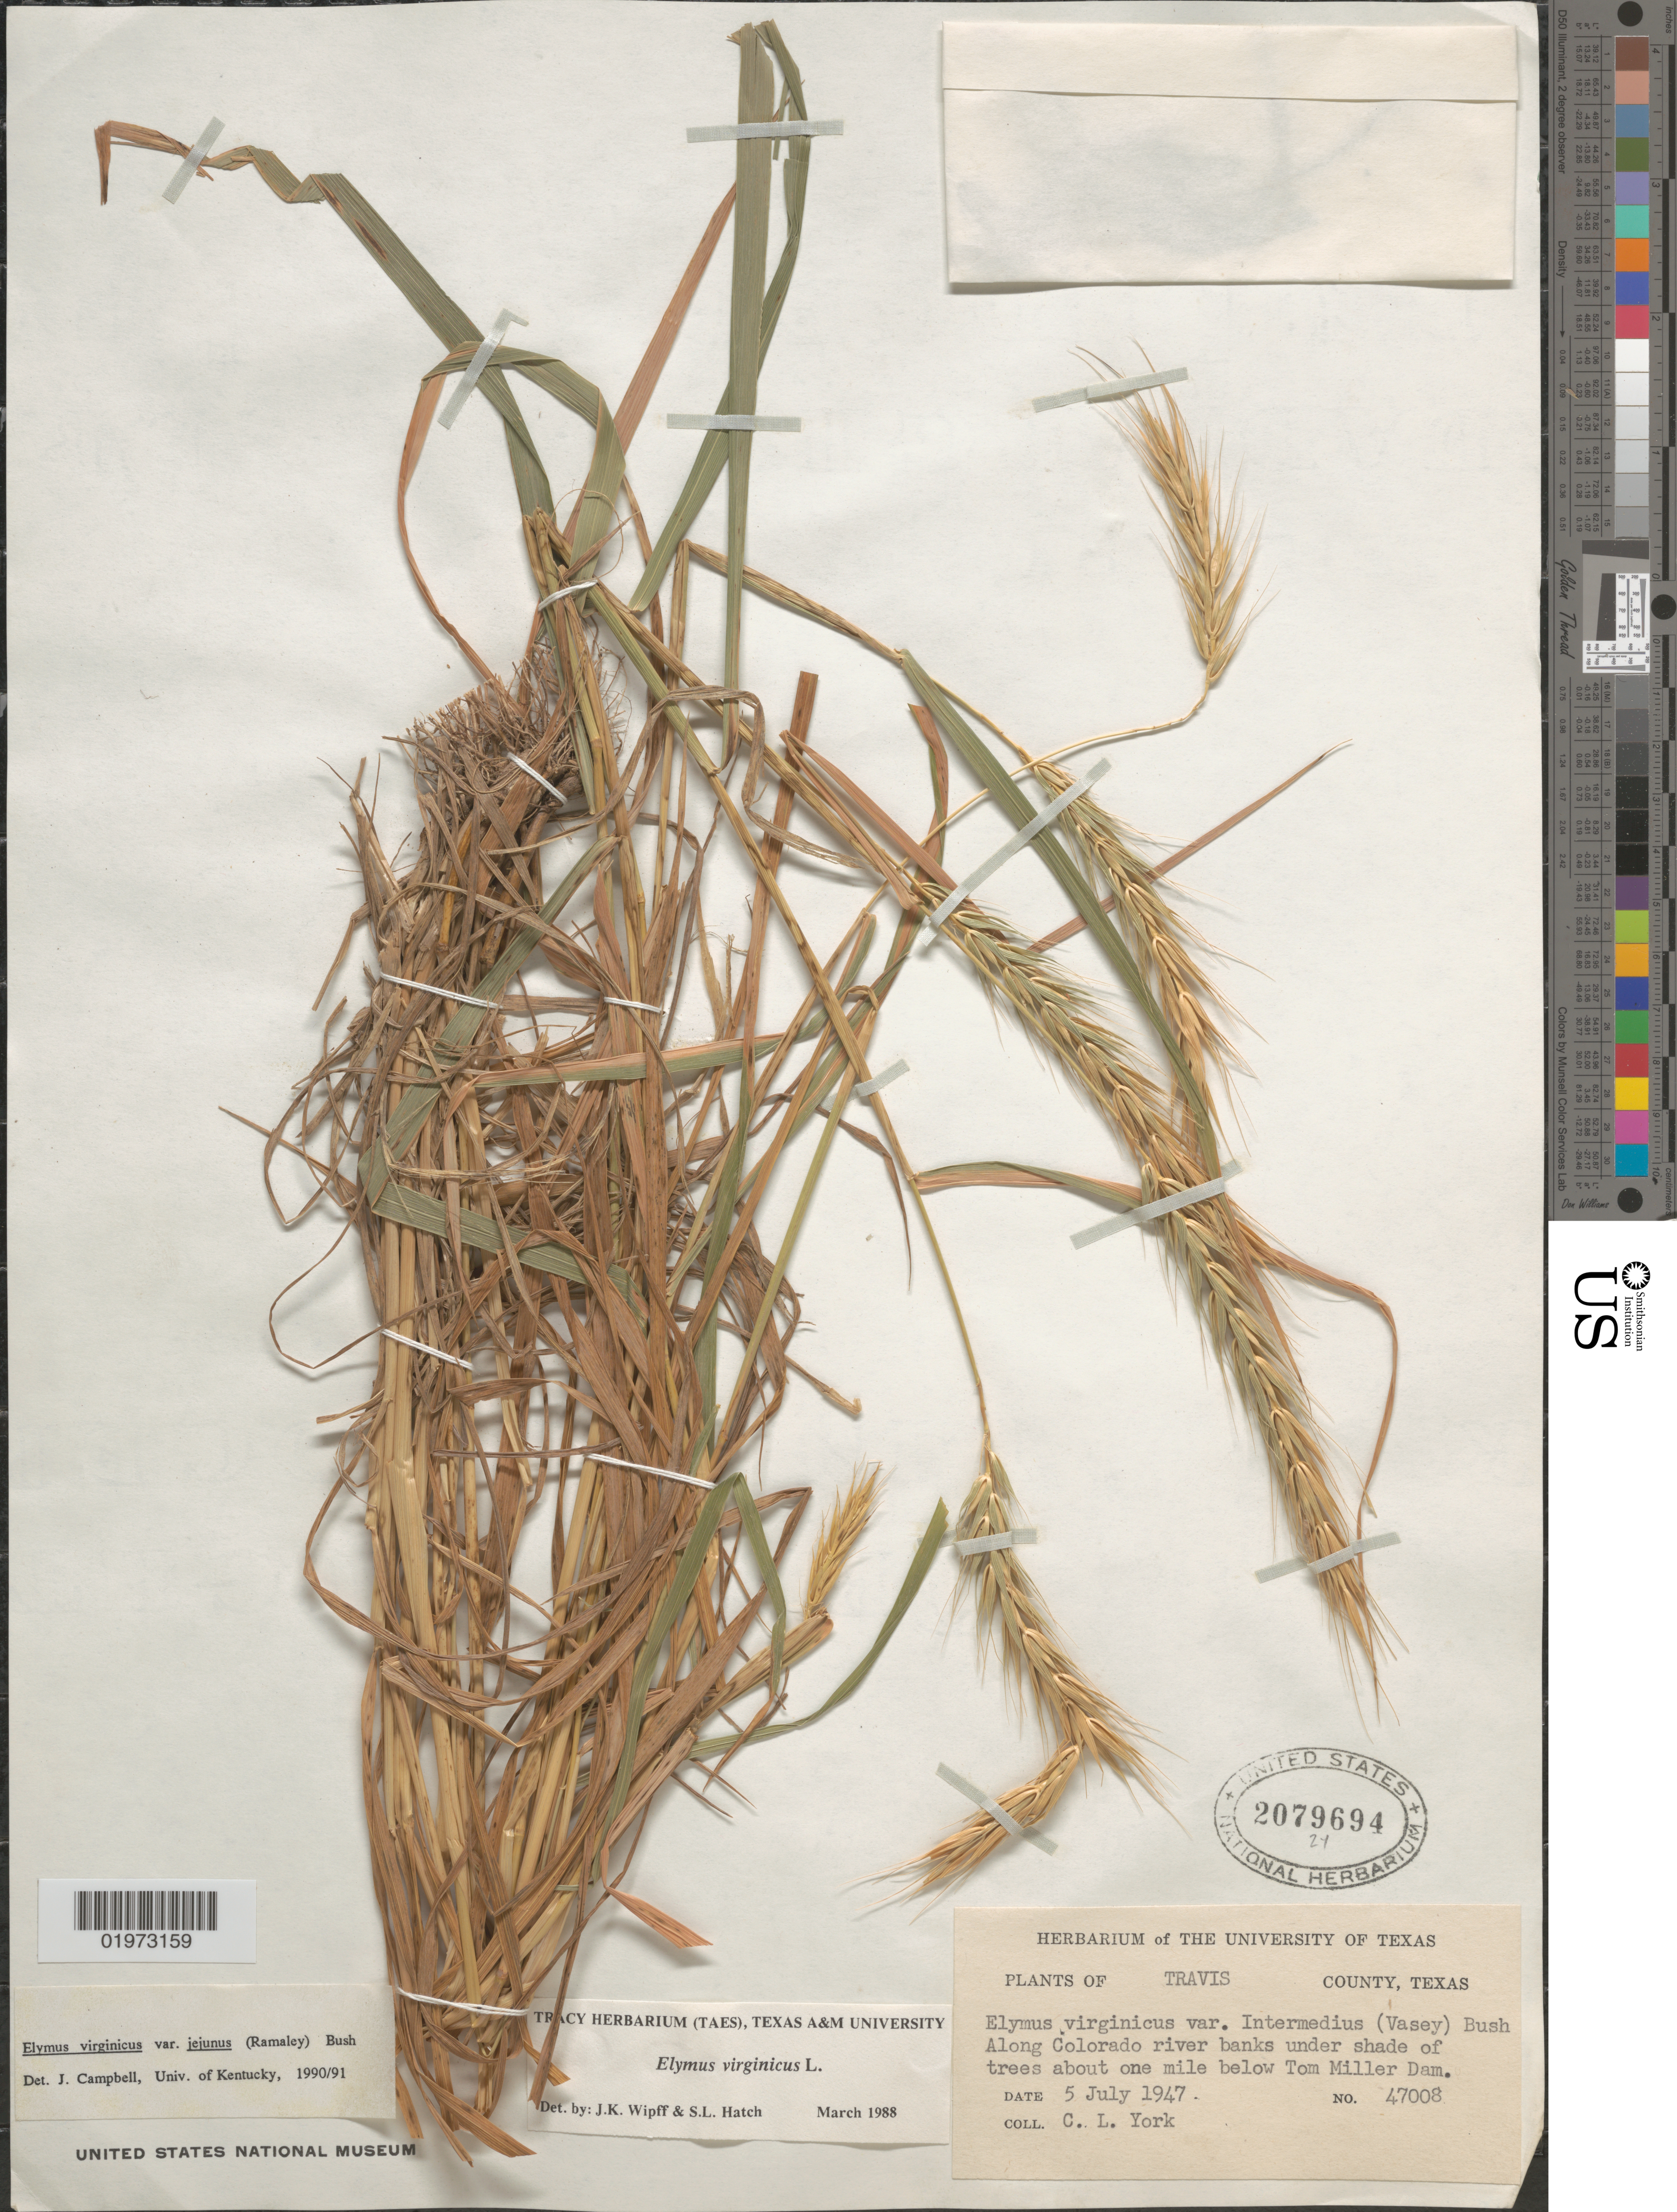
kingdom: Plantae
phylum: Tracheophyta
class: Liliopsida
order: Poales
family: Poaceae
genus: Elymus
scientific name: Elymus virginicus var. virginicus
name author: L.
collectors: C. L. York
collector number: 47008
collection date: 1947-07-05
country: United States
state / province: Texas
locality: Travis. County, Texas. Along Colorado river banks under shade of trees about one mile below Tom Miller Dam.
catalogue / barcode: US 2079694